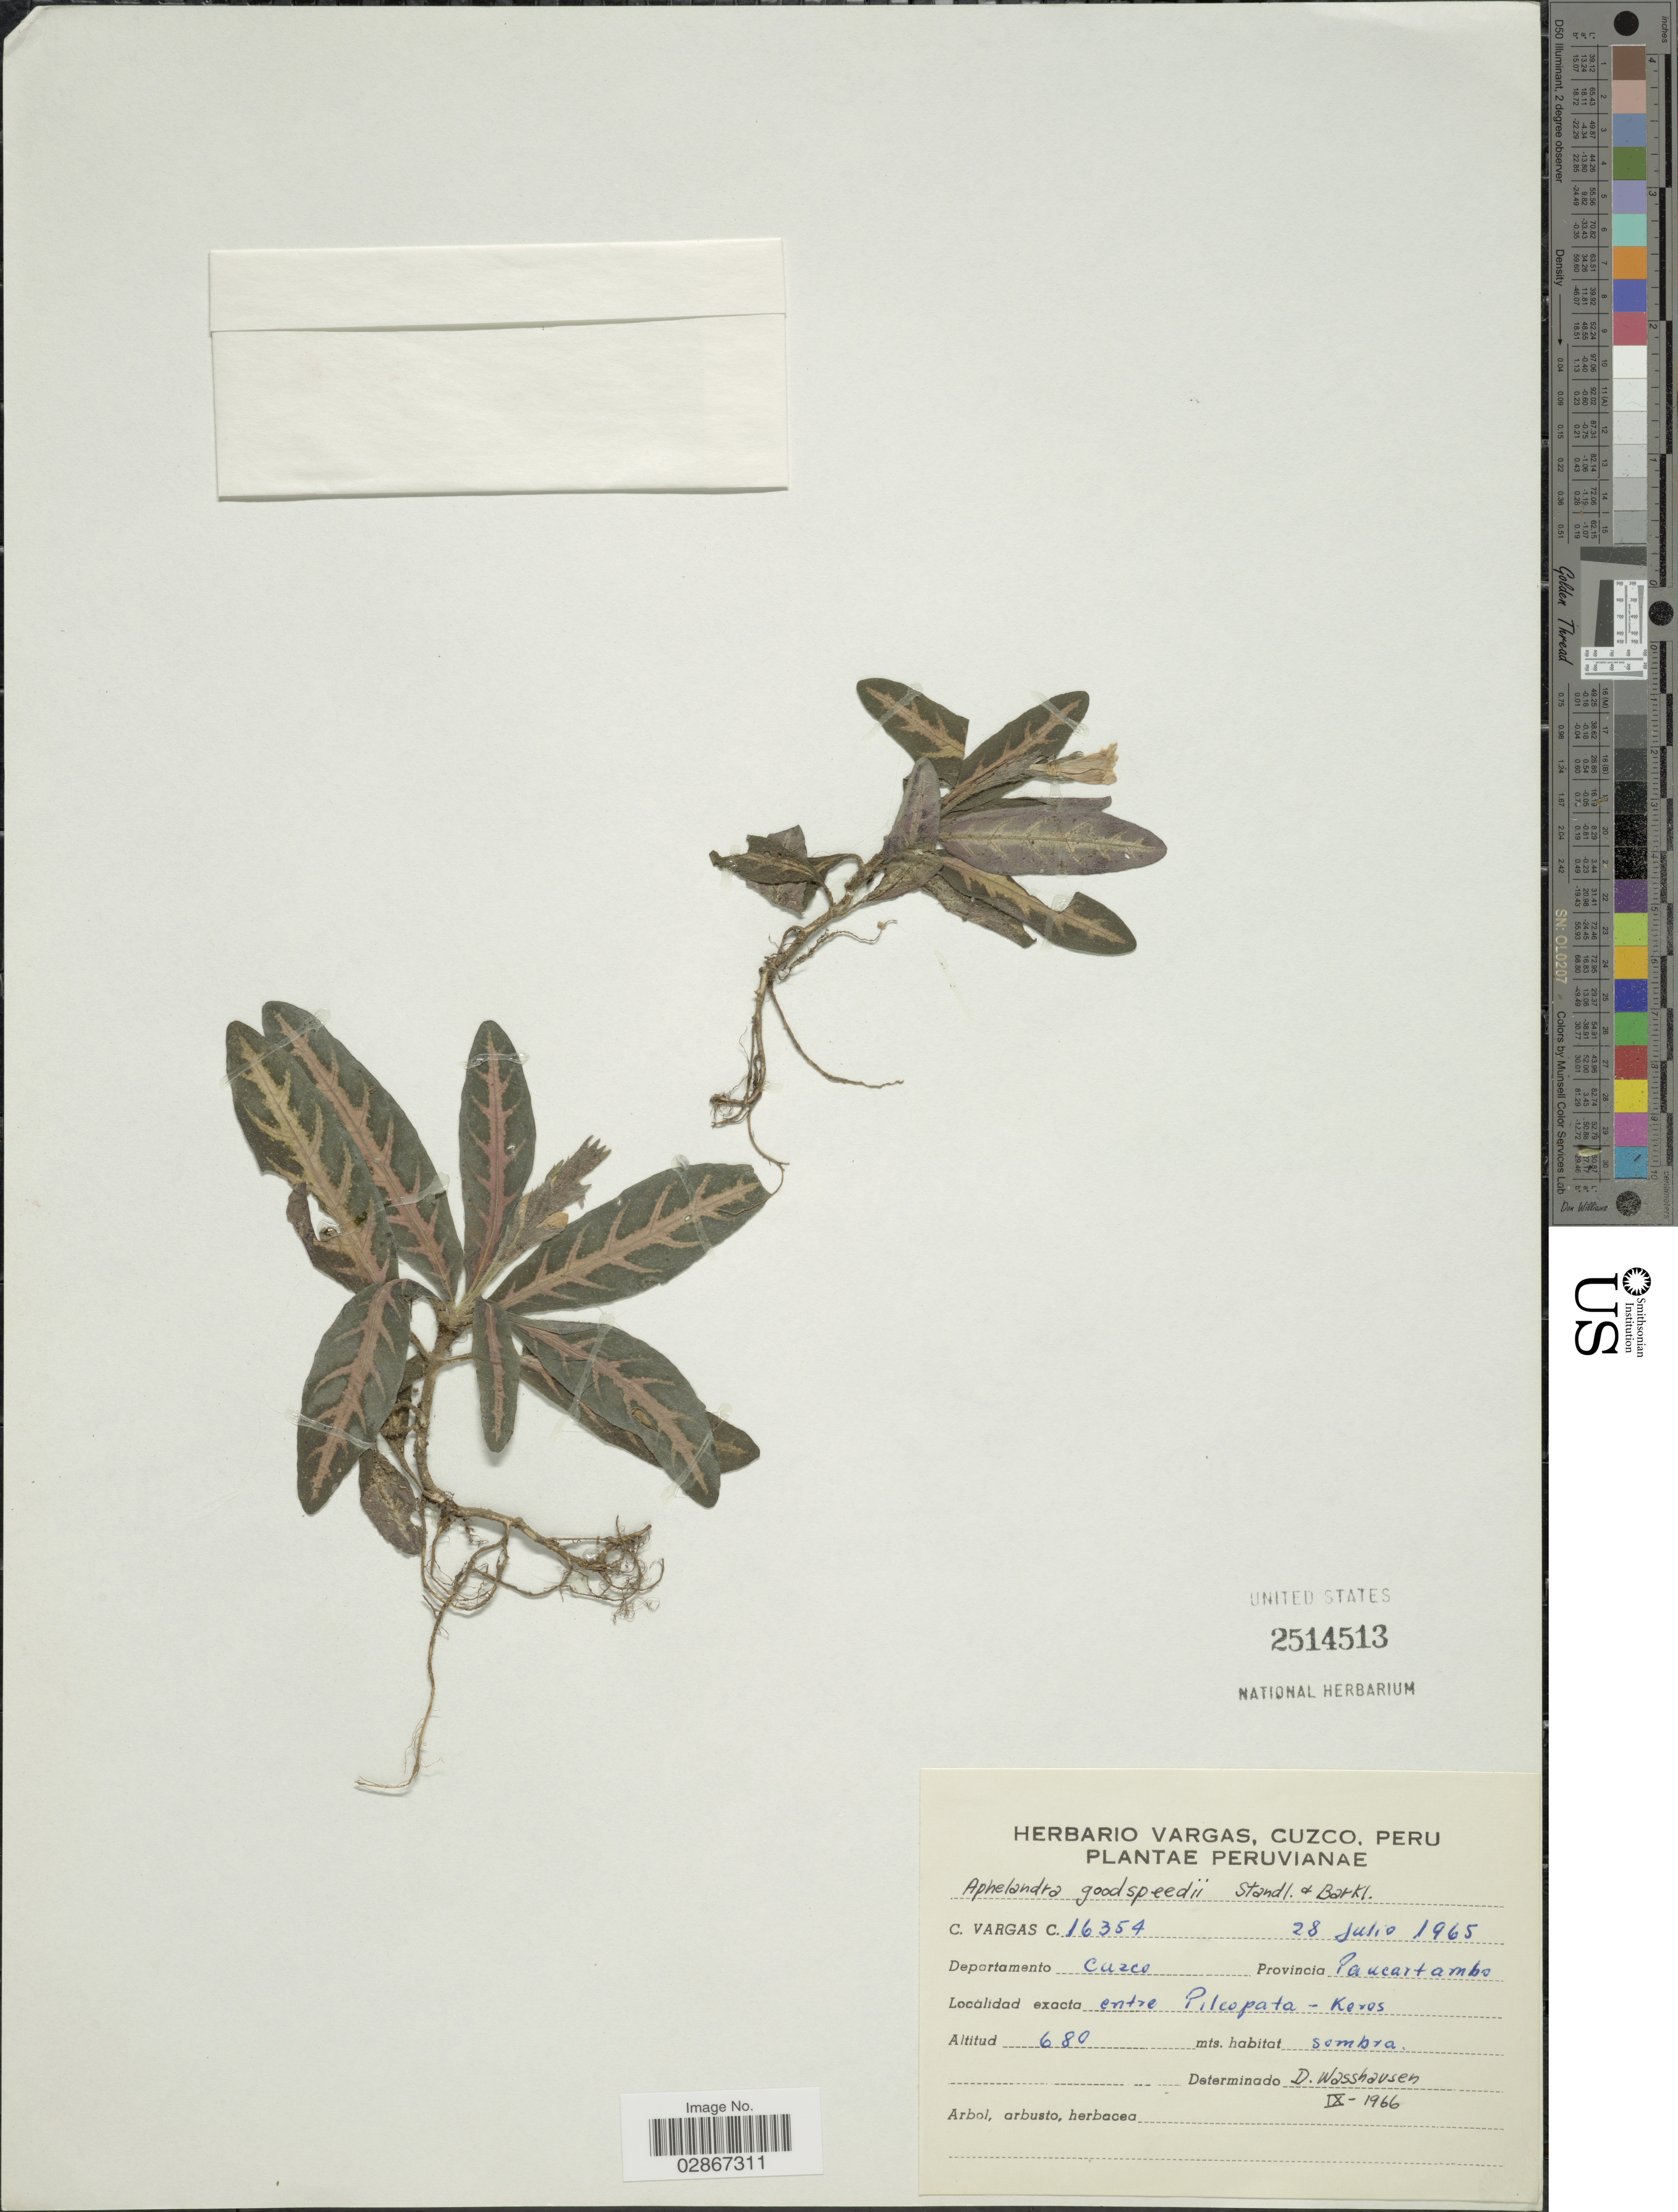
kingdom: Plantae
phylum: Tracheophyta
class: Magnoliopsida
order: Lamiales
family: Acanthaceae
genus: Aphelandra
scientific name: Aphelandra maculata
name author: (Tafalla ex Nees) Voss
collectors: C. Vargas Calderón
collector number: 16354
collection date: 1965-07-28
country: Peru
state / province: Cusco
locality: Departamento Cuzco, Provincia Paucartambo. Entre Pilcopata-Keros.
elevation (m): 680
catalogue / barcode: US 2514513